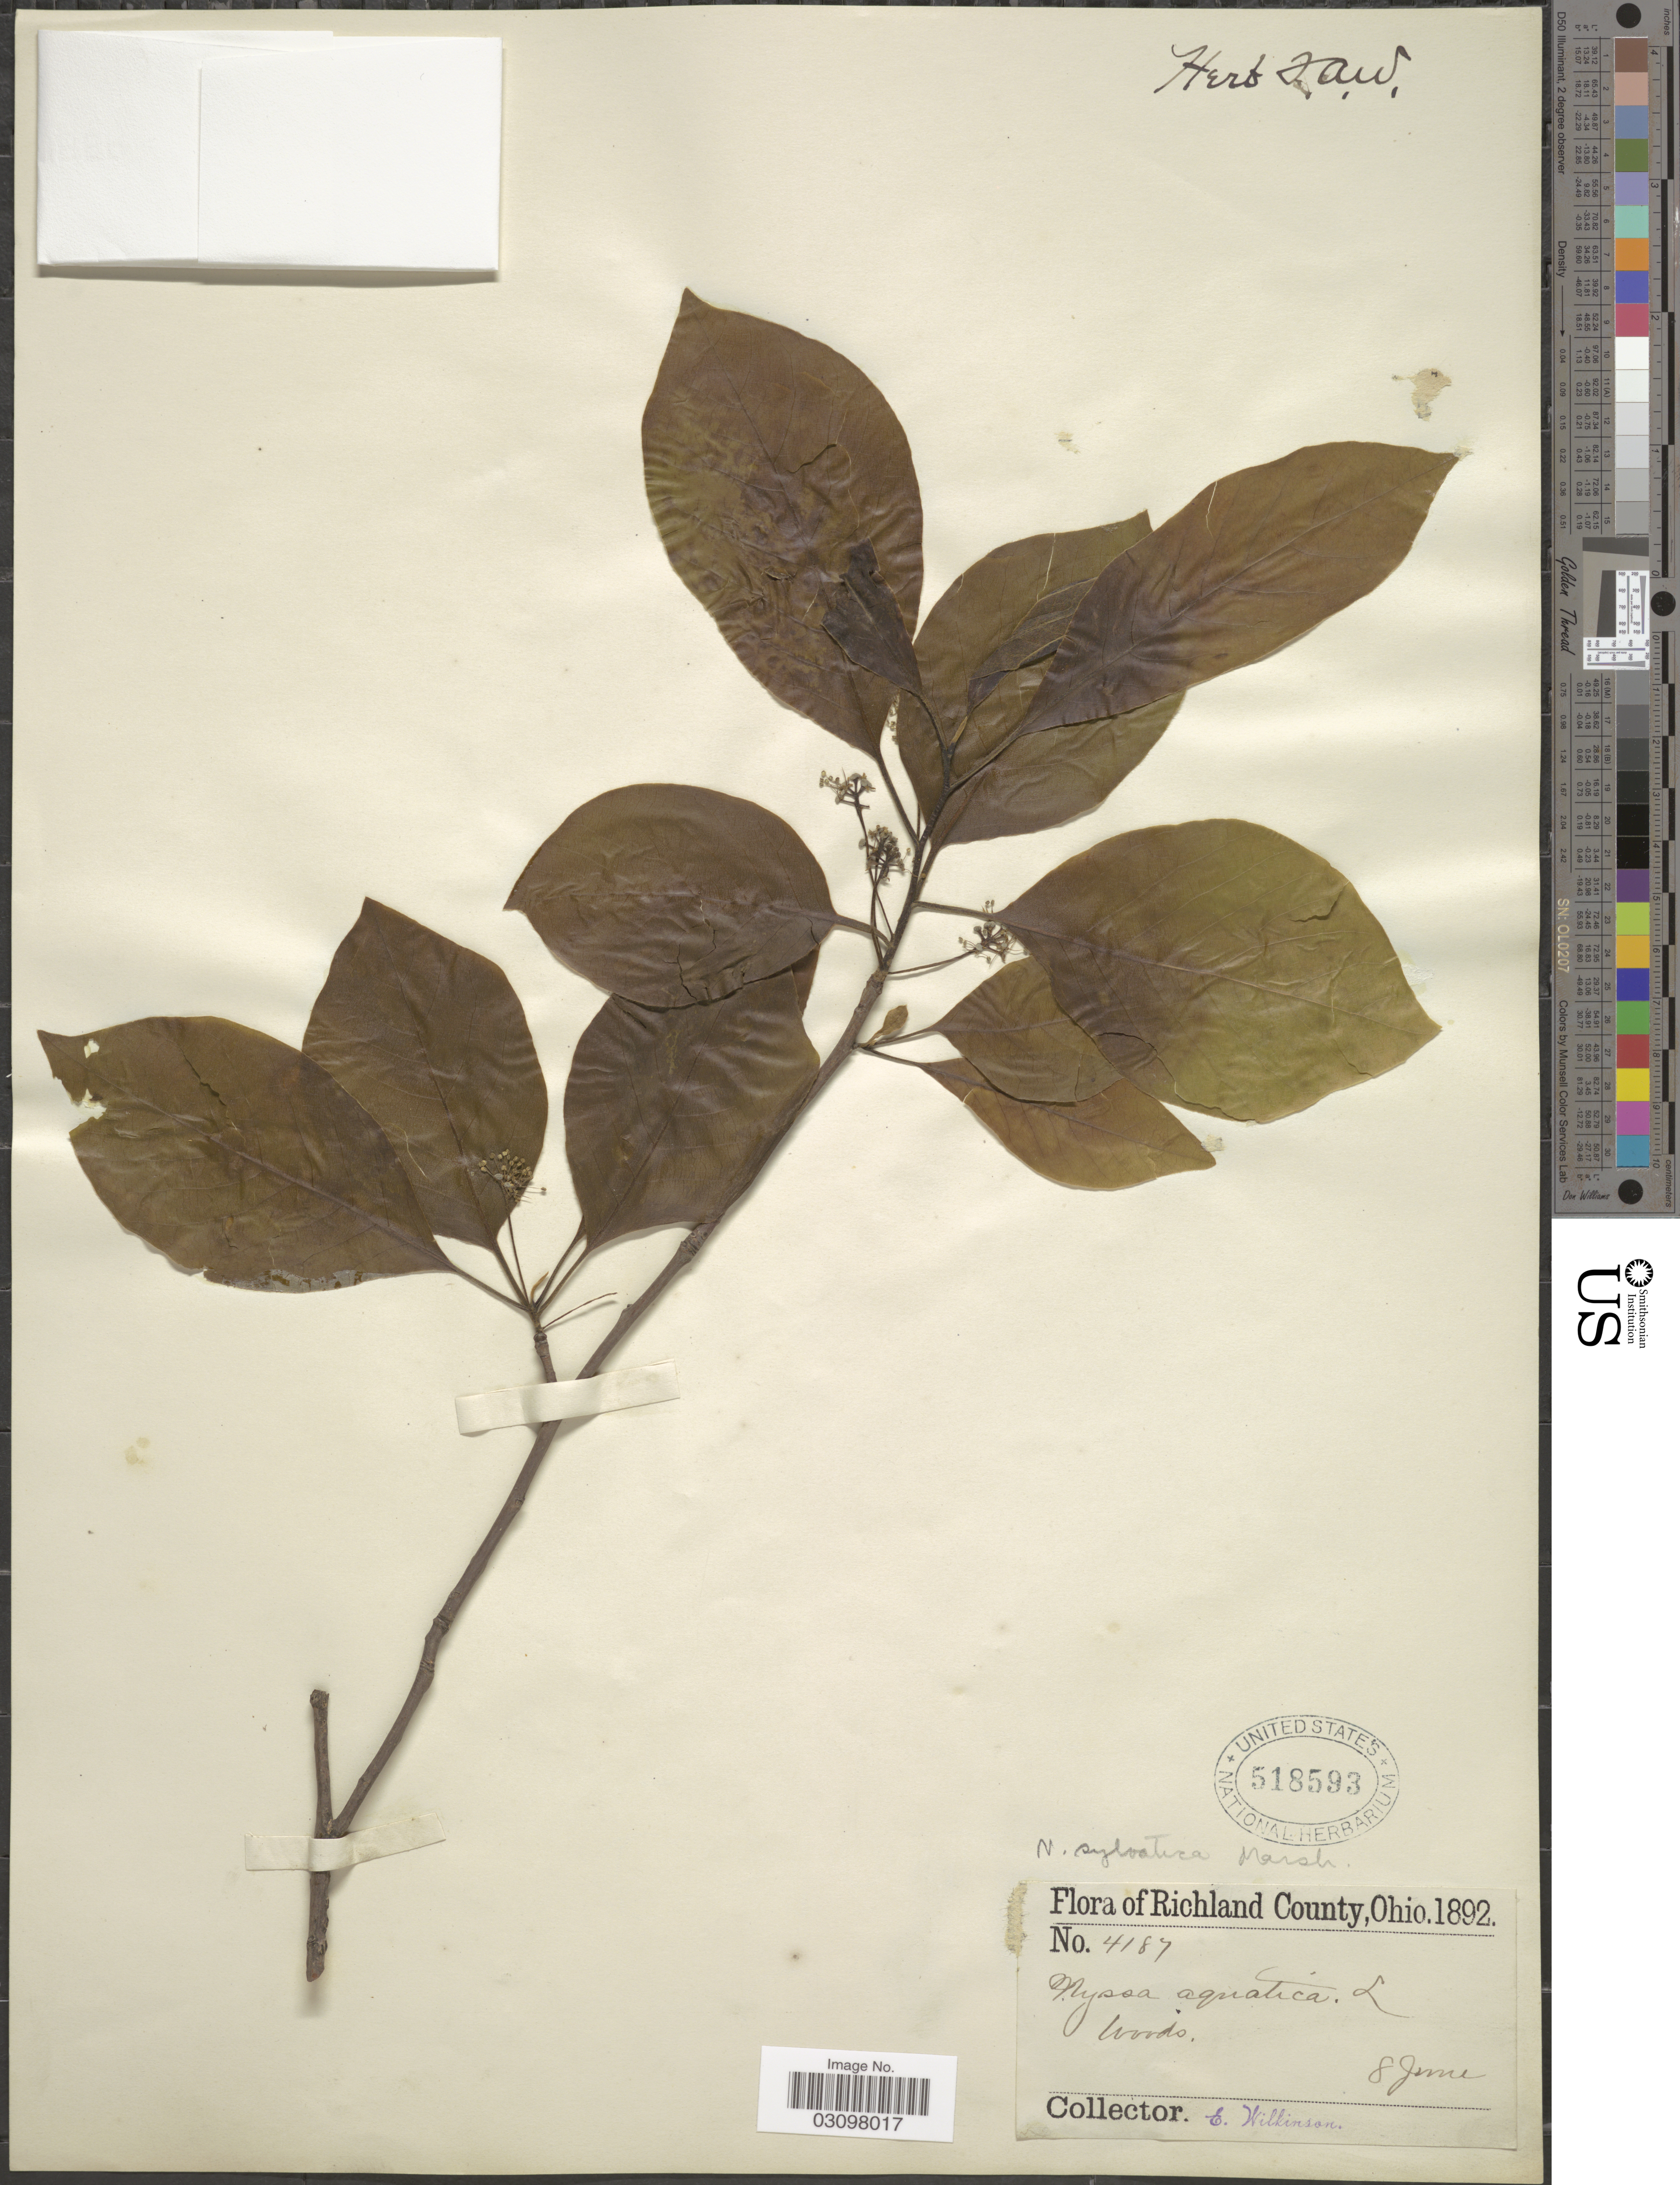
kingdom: Plantae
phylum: Tracheophyta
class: Magnoliopsida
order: Cornales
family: Nyssaceae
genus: Nyssa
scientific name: Nyssa sylvatica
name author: Marshall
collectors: E. Wilkinson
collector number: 4187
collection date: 1892-06-08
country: United States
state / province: Ohio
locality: Richland County.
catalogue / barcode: US 518593